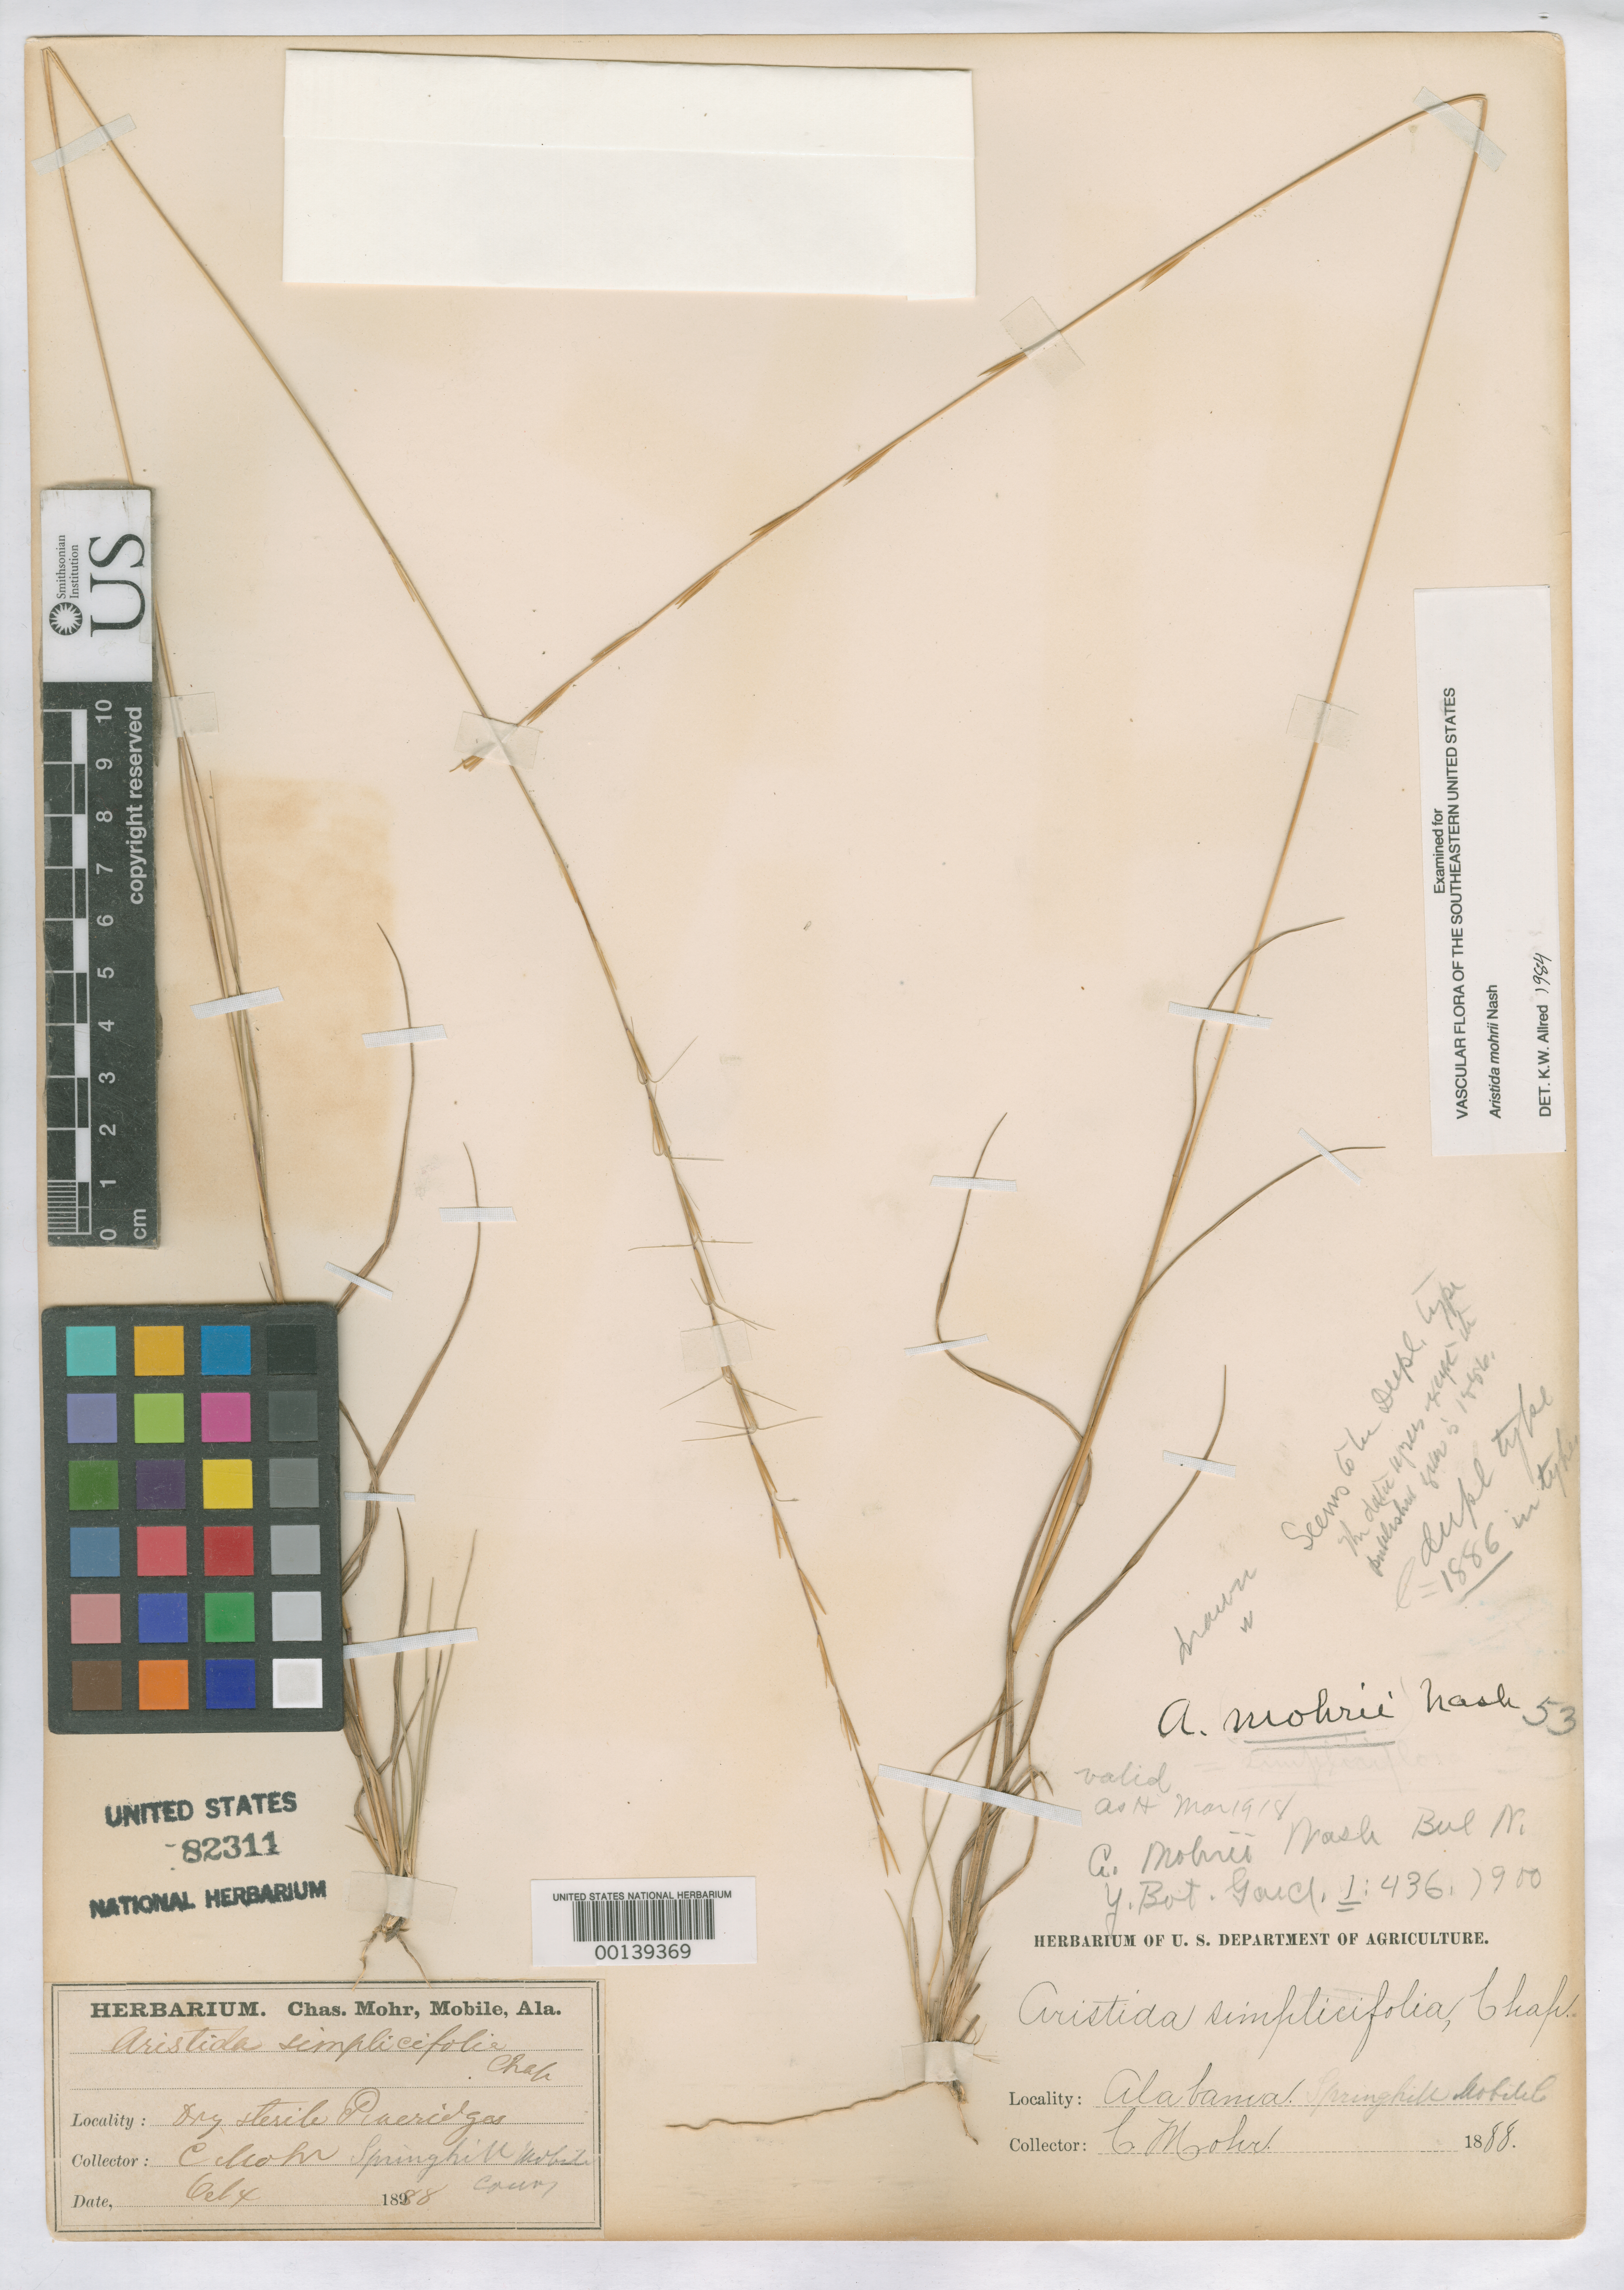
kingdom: Plantae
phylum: Tracheophyta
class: Liliopsida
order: Poales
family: Poaceae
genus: Aristida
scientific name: Aristida mohrii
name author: Nash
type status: Isotype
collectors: C. T. Mohr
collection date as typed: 1888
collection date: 1888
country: United States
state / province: Alabama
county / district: Mobile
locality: Springhill.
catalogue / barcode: US 82311